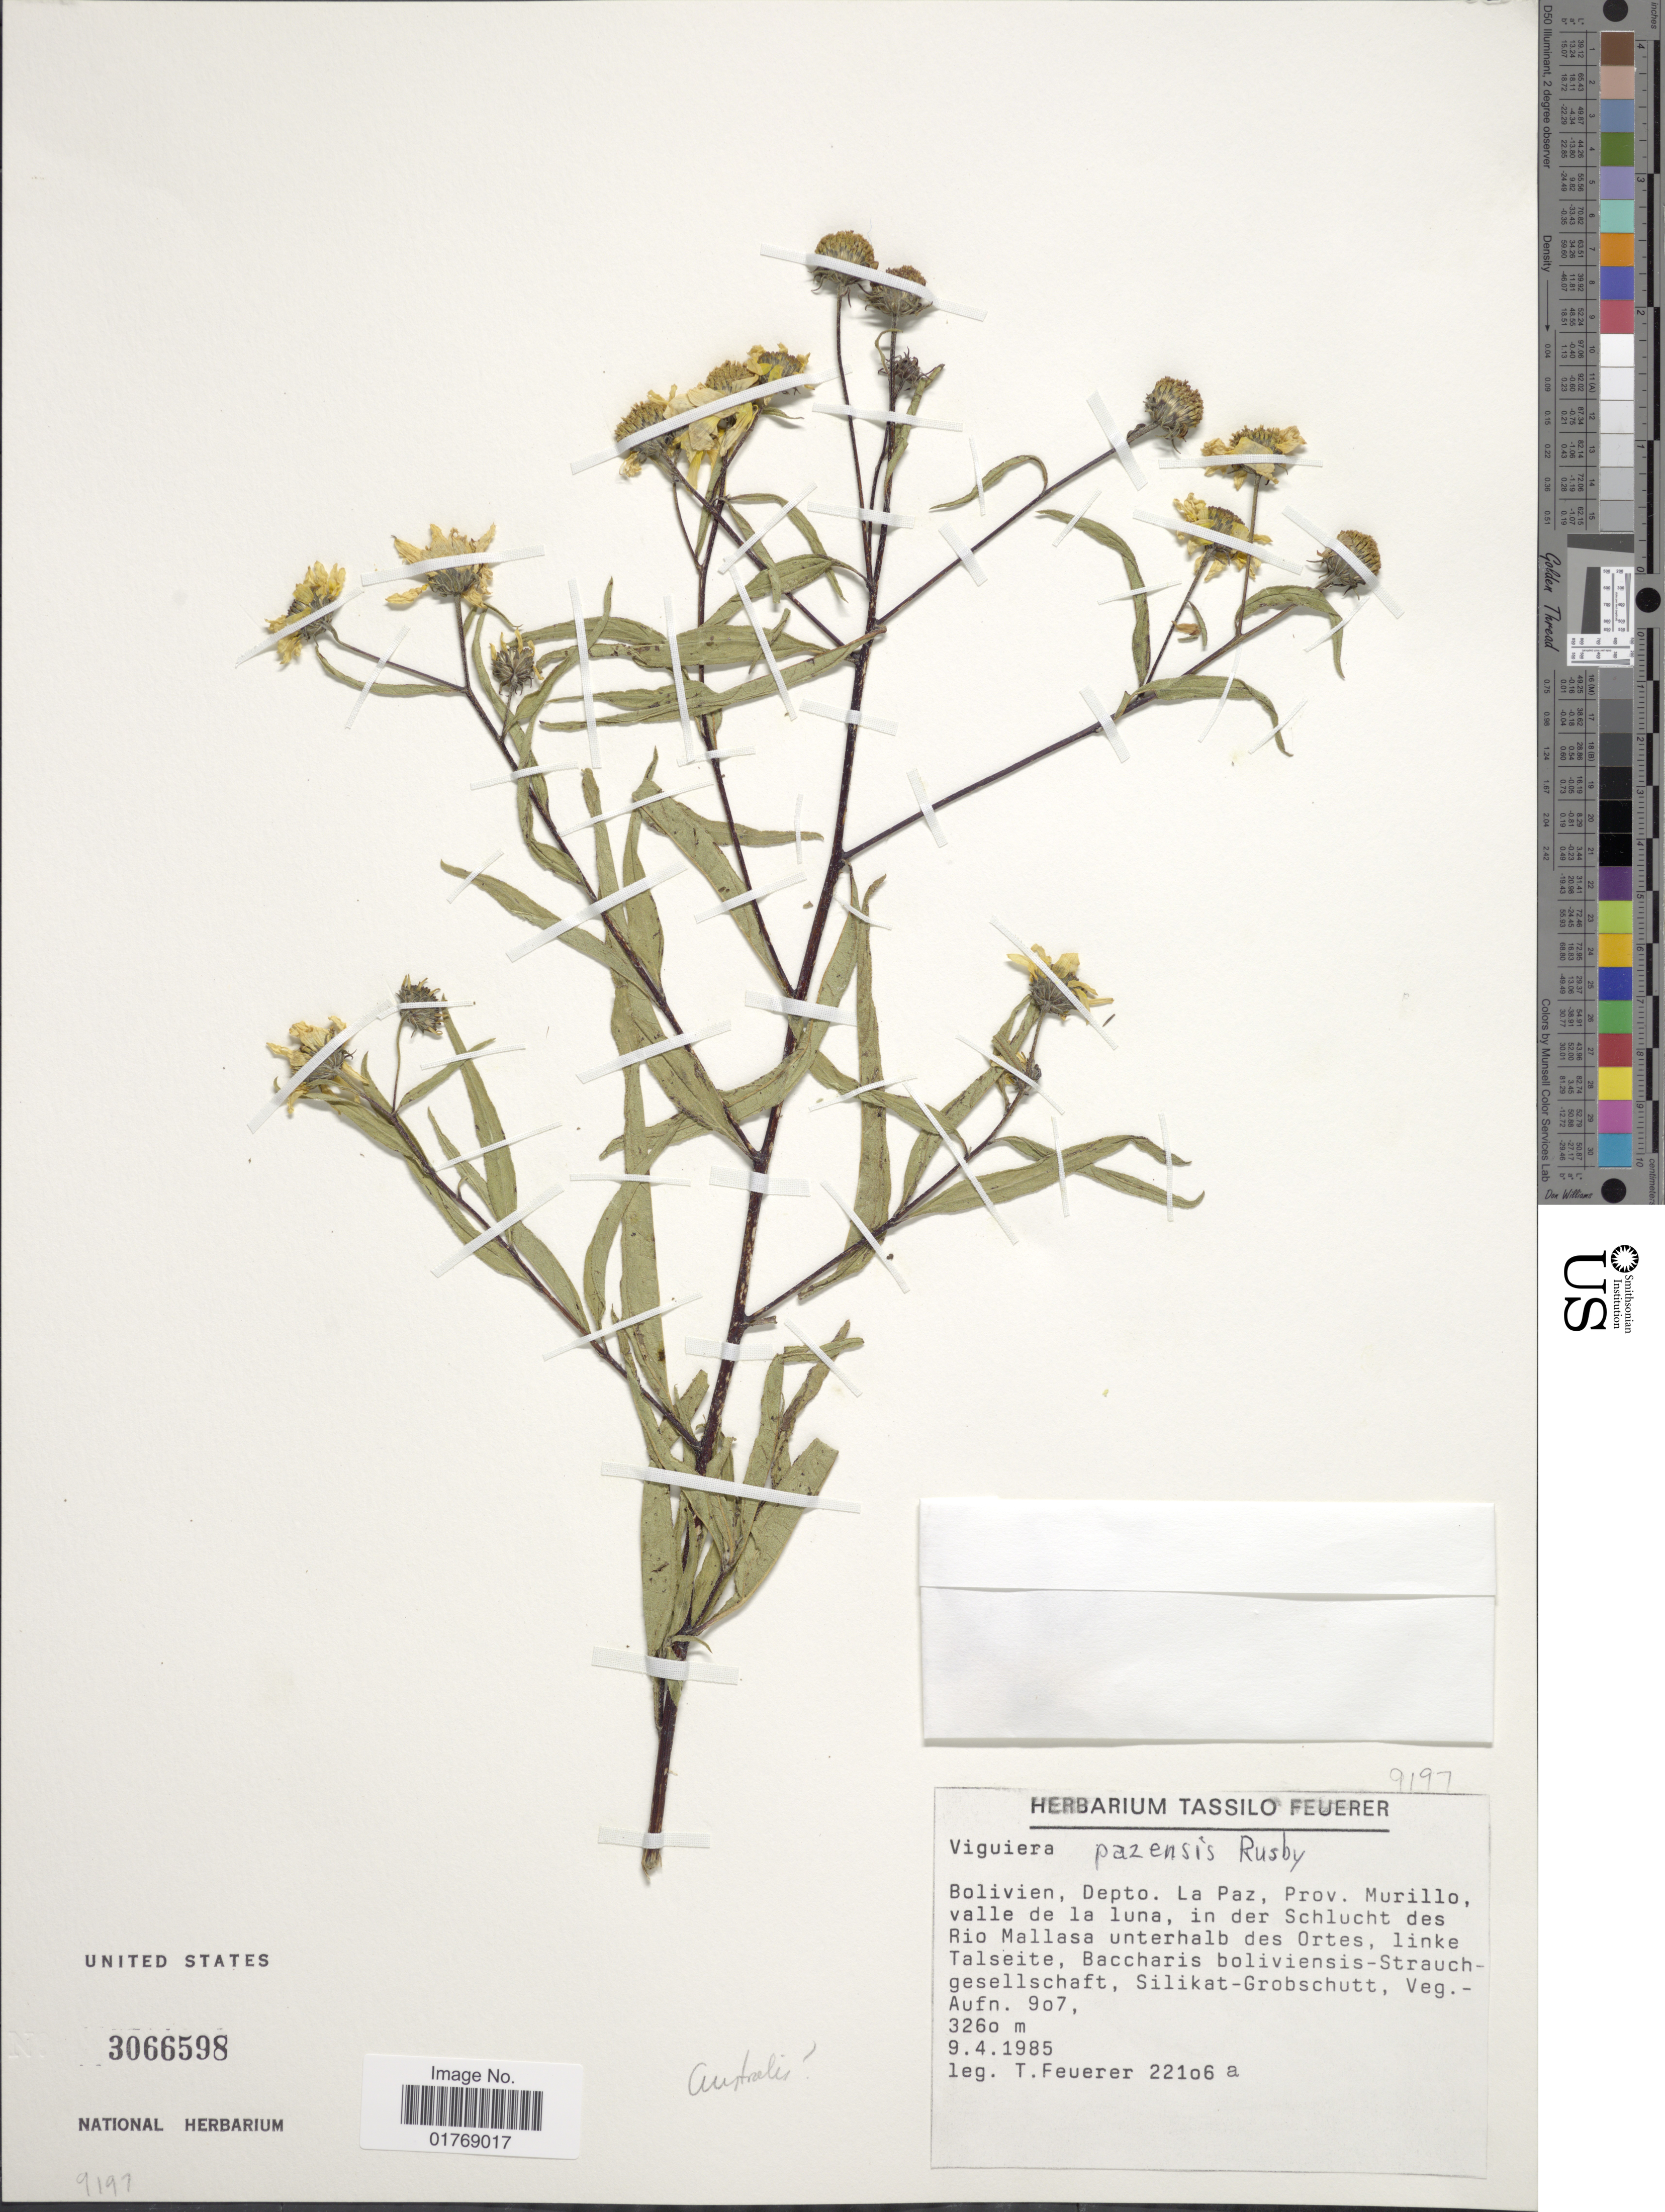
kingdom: Plantae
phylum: Tracheophyta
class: Magnoliopsida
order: Asterales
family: Asteraceae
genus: Viguiera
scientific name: Viguiera retroflexa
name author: Blake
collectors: T. Feuerer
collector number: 22106a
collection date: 1985-04-09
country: Bolivia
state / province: La Paz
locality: Bolivien, Depto. La Paz, Prov. Murillo, valle de la luna, in der Schlucht des Rio Mallasa unterhalb des Ortes, linke Talseite, Baccharis boliviensis-Strauch-gesellschaft, Silikat-Grobschutt, Veg.-Aufn. 907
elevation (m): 3260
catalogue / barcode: US 3066598